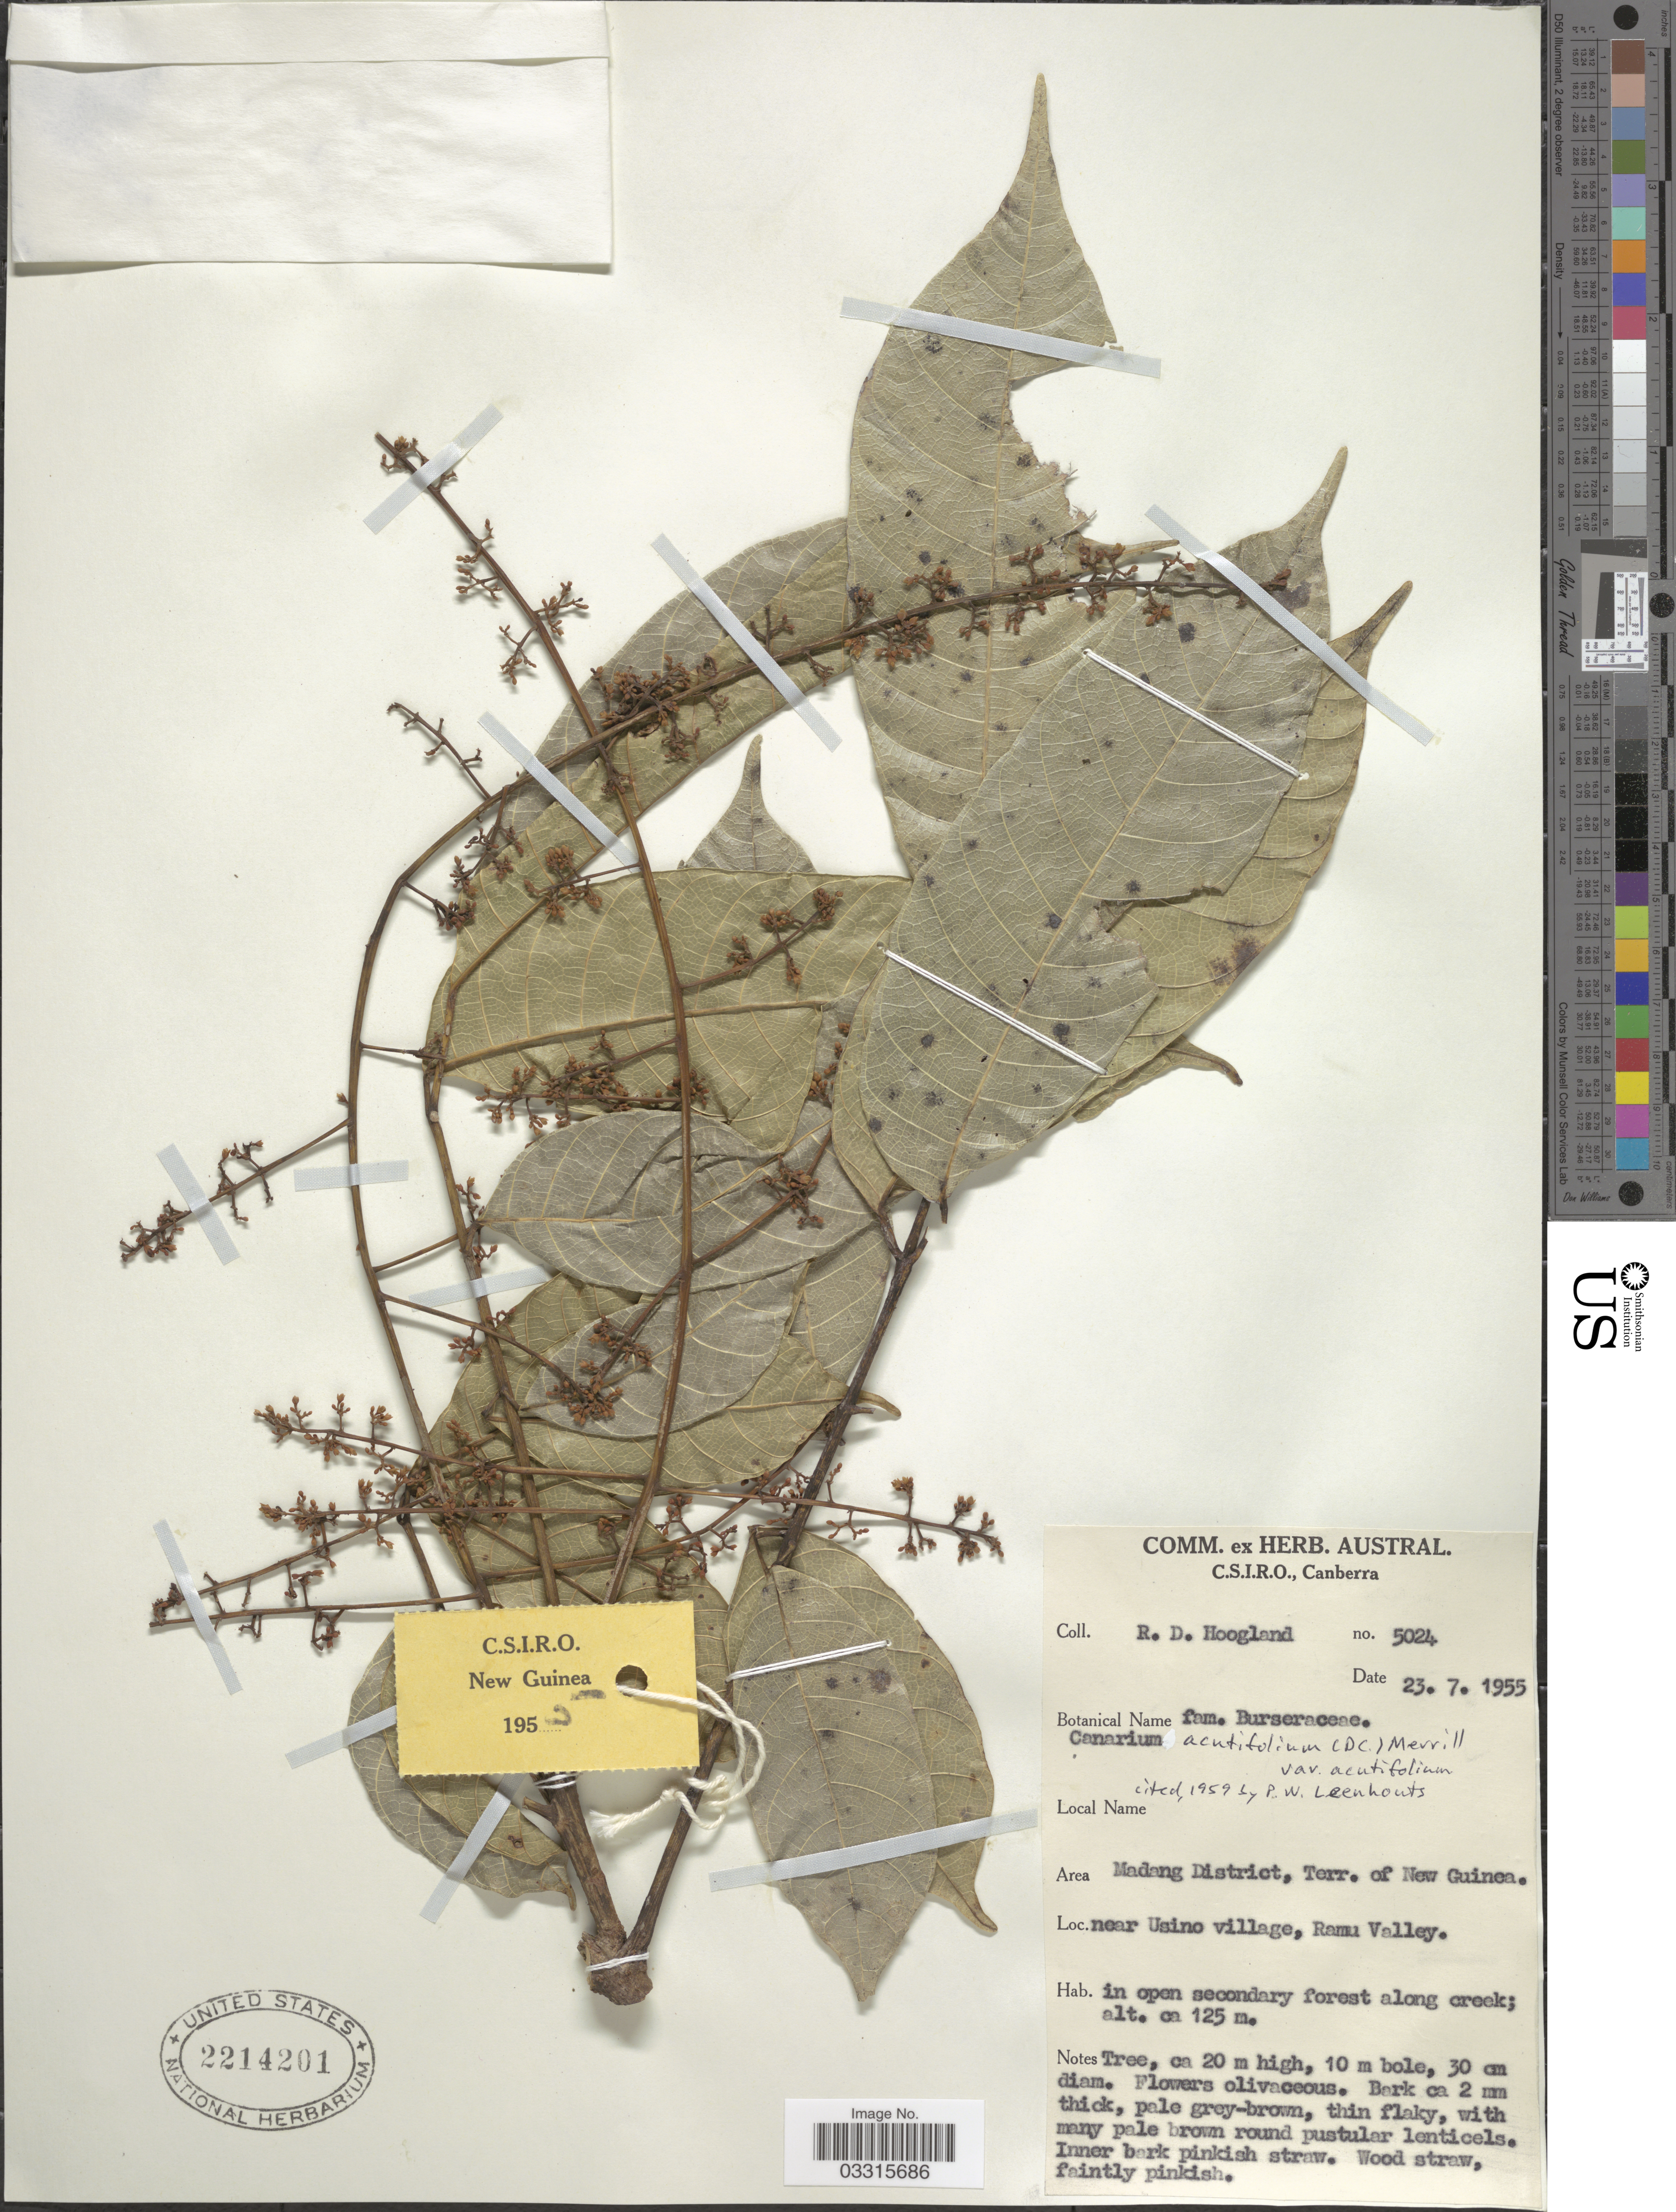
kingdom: Plantae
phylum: Tracheophyta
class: Magnoliopsida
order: Sapindales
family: Burseraceae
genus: Canarium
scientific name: Canarium acutifolium var. acutifolium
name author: (DC.) Merr.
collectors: R. D. Hoogland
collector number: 5024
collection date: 1955-07-23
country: Papua New Guinea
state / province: Madang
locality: Terr. of New Guinea. Near Usino village, Ramu Valley.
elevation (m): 125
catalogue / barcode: US 2214201